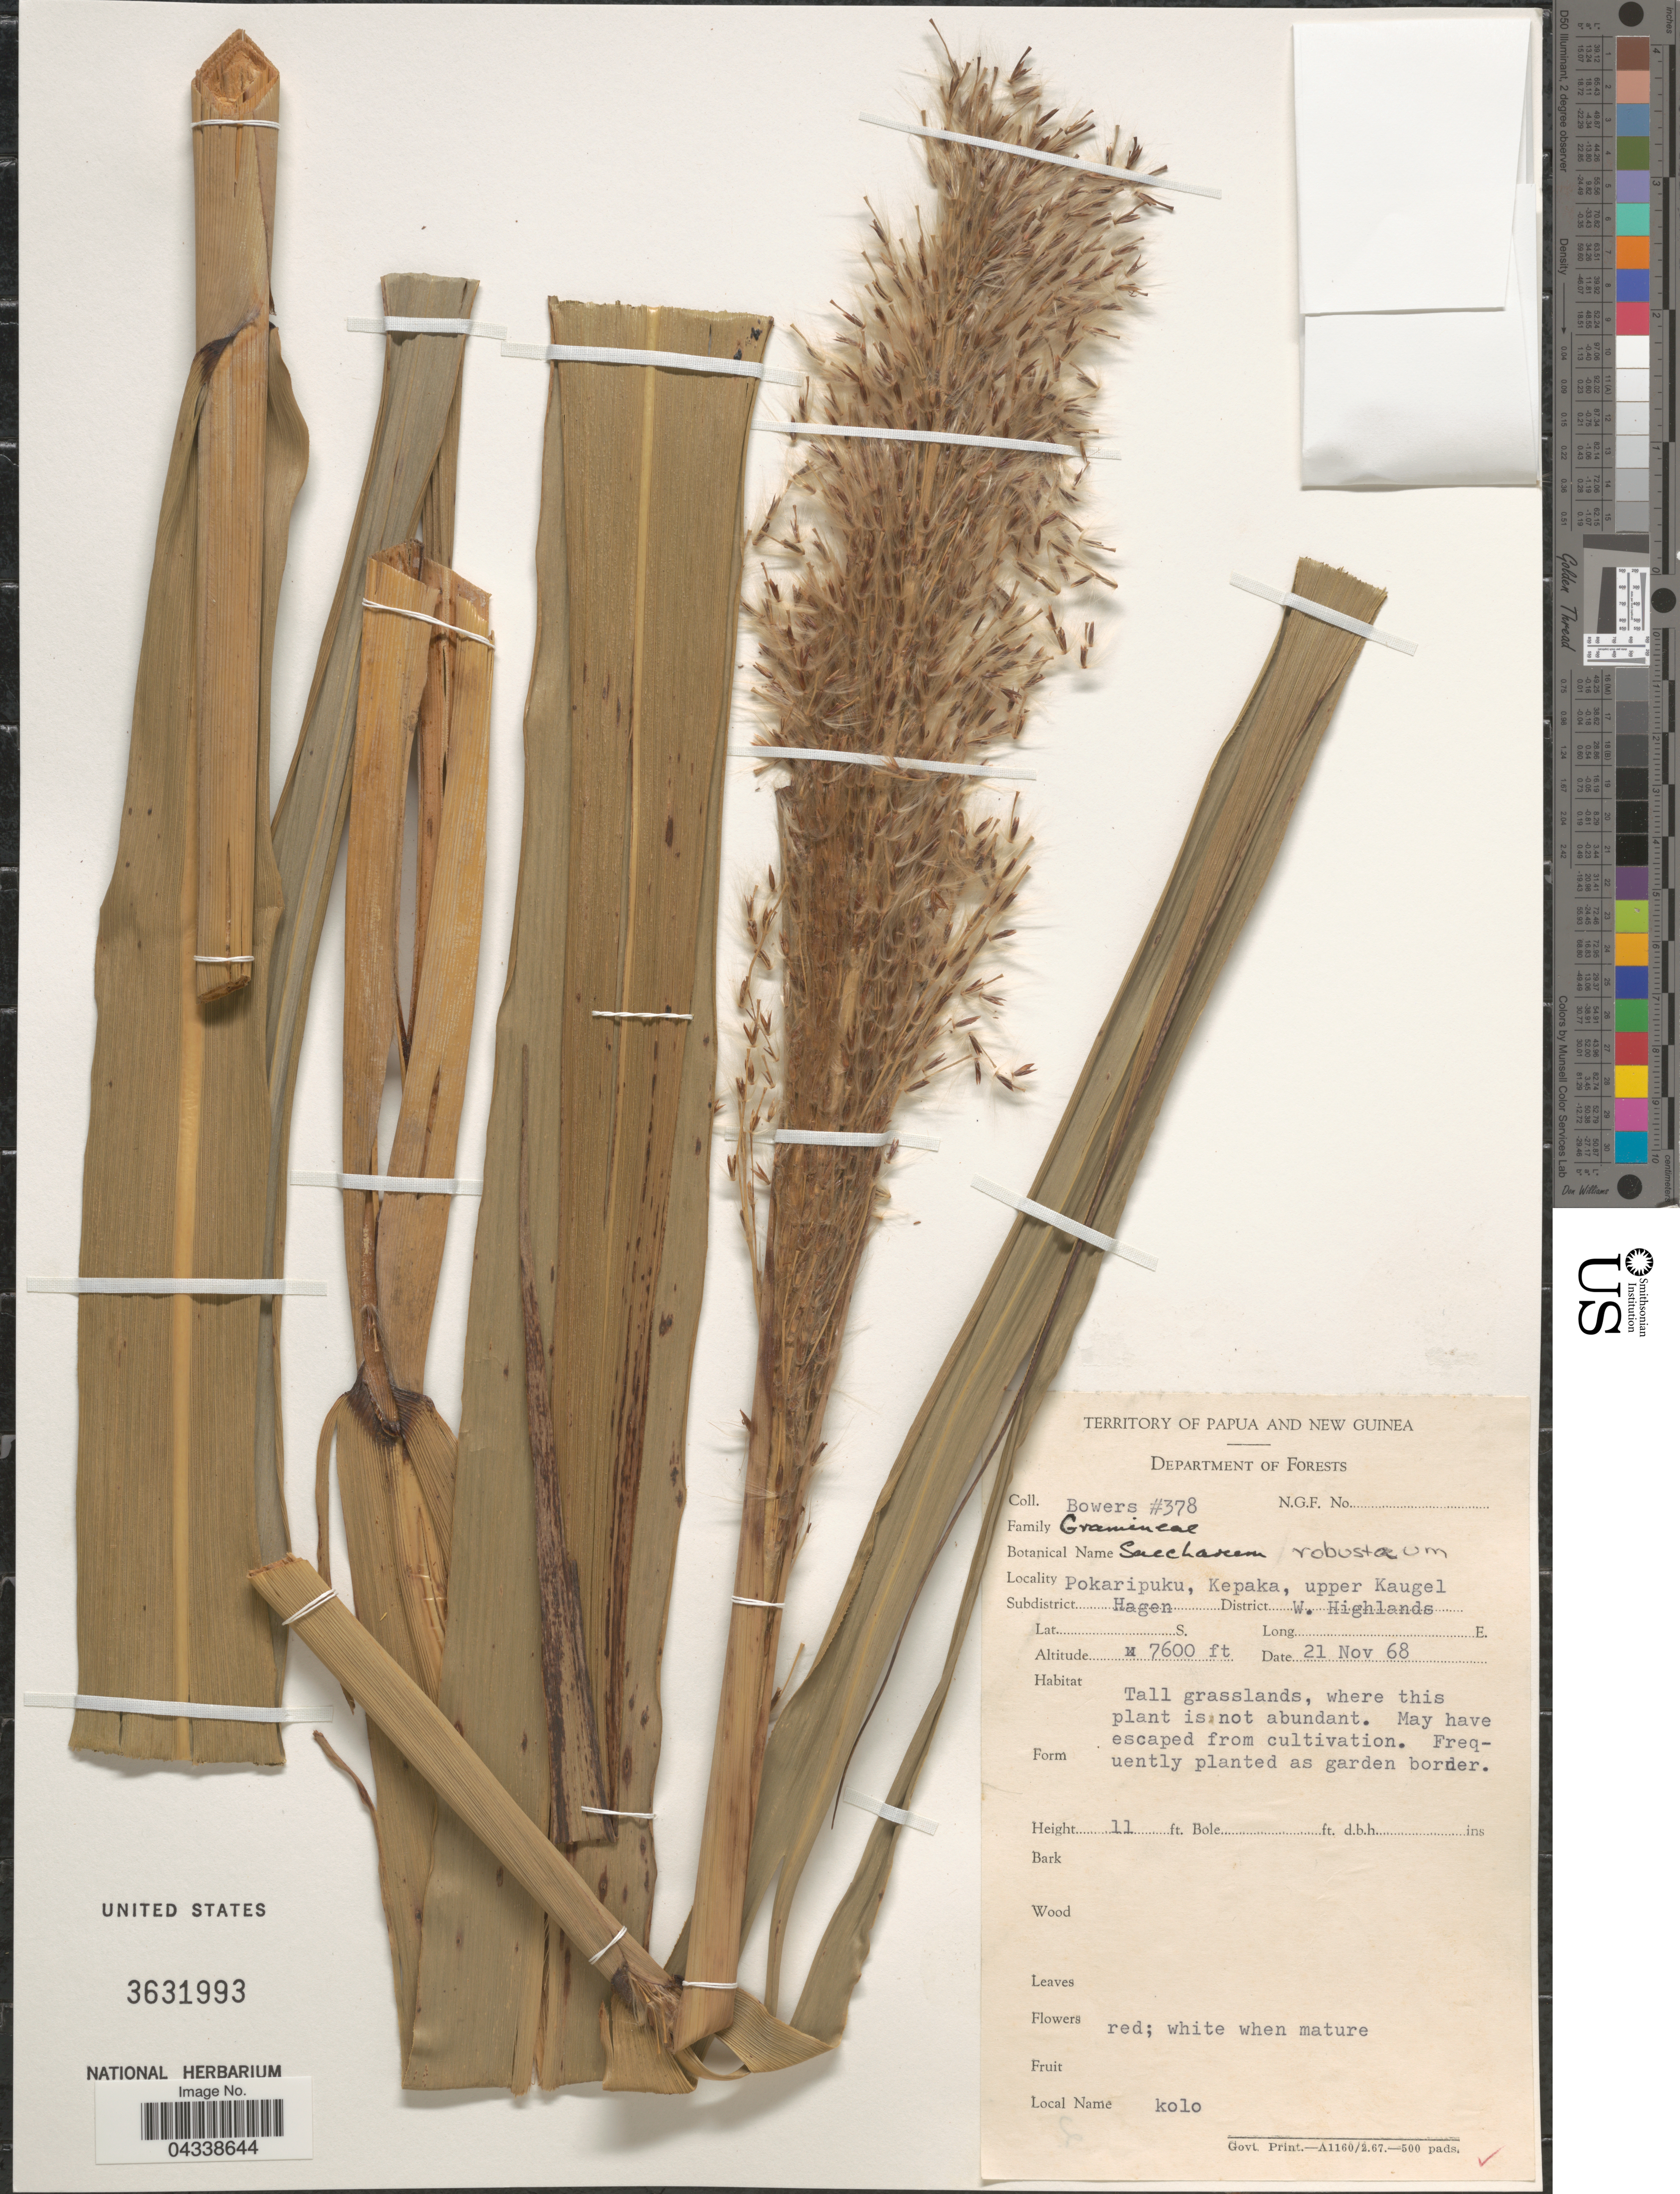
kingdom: Plantae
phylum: Tracheophyta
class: Liliopsida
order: Poales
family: Poaceae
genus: Saccharum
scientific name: Saccharum robustum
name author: Brandes & Jeswiet ex Grassl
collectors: -. Bowers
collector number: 378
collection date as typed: Transcribed d/m/y: 21/11/68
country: Papua New Guinea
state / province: Western Highlands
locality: Territory of Papua and New Guinea. Pokaripuku, Kepaka, upper Kaugel. Subdistrict Hagen. District W. Highlands.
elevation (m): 2316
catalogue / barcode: US 3631993